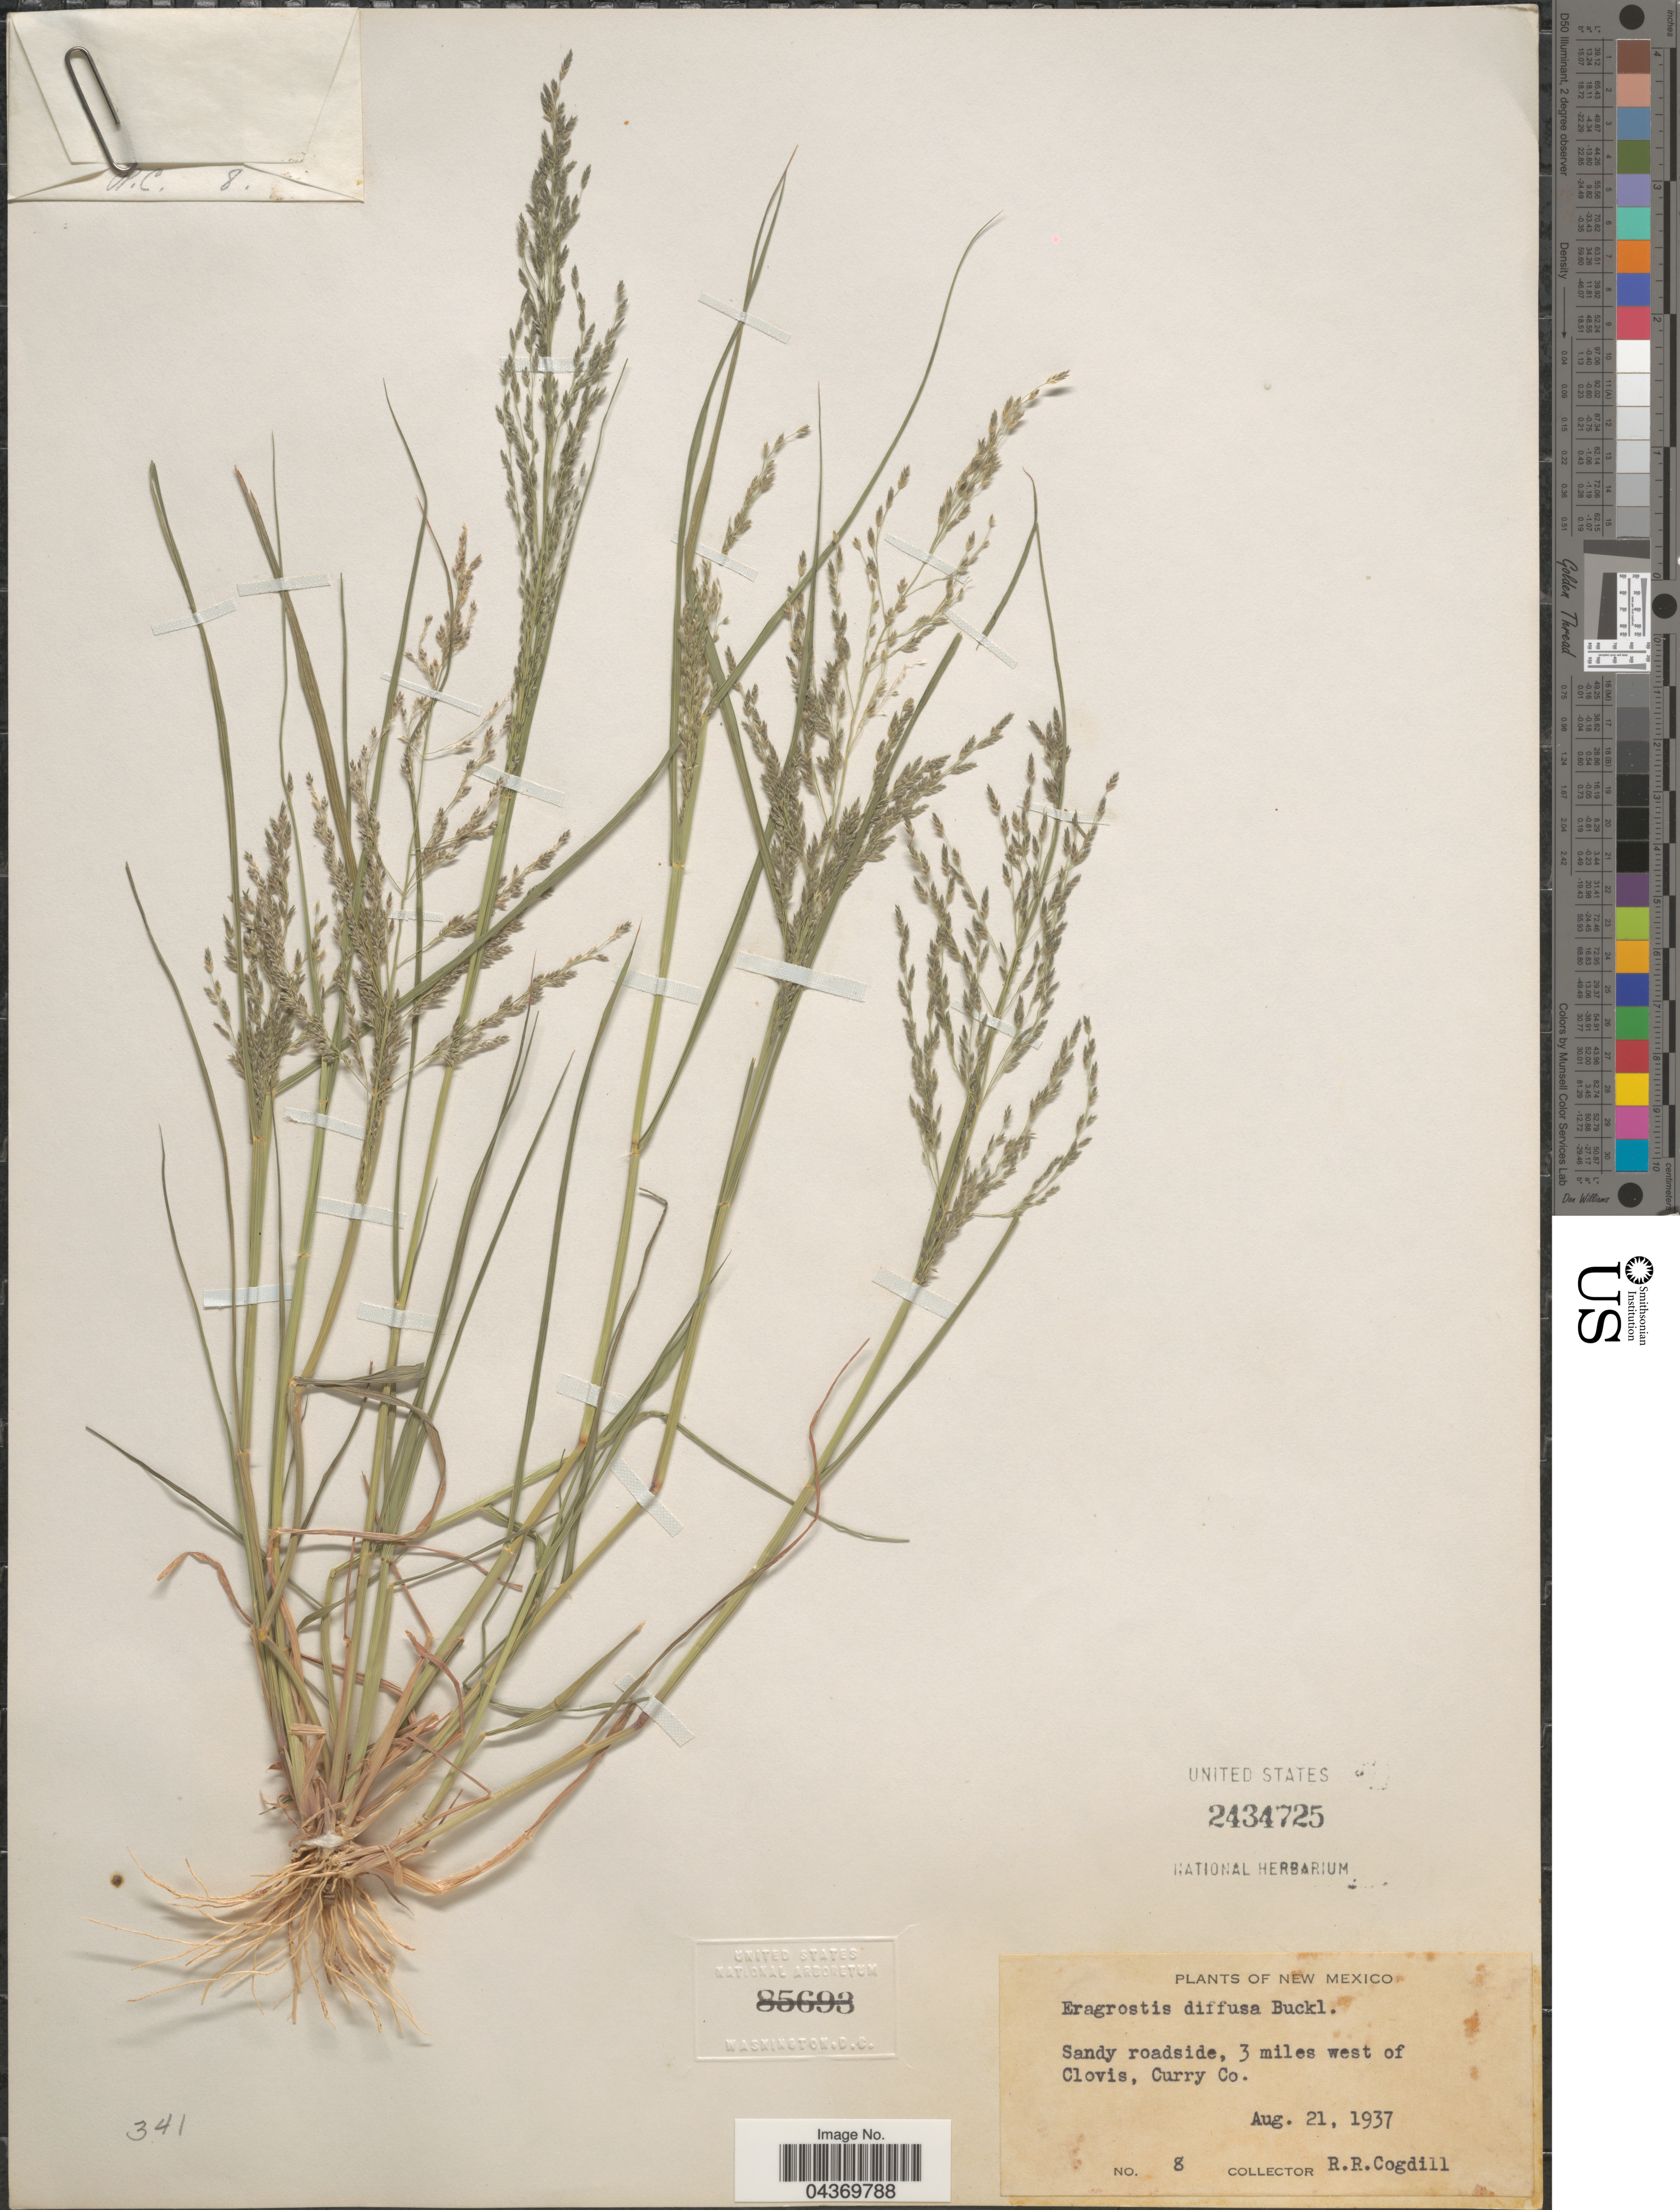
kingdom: Plantae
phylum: Tracheophyta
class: Liliopsida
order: Poales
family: Poaceae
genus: Eragrostis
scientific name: Eragrostis pectinacea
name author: (Michx.) Nees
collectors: R. Cogdell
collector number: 8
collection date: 1937-08-21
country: United States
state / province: New Mexico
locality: Sandy roadside, 3 miles west of Clovis, Curry Co.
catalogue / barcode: US 2434725